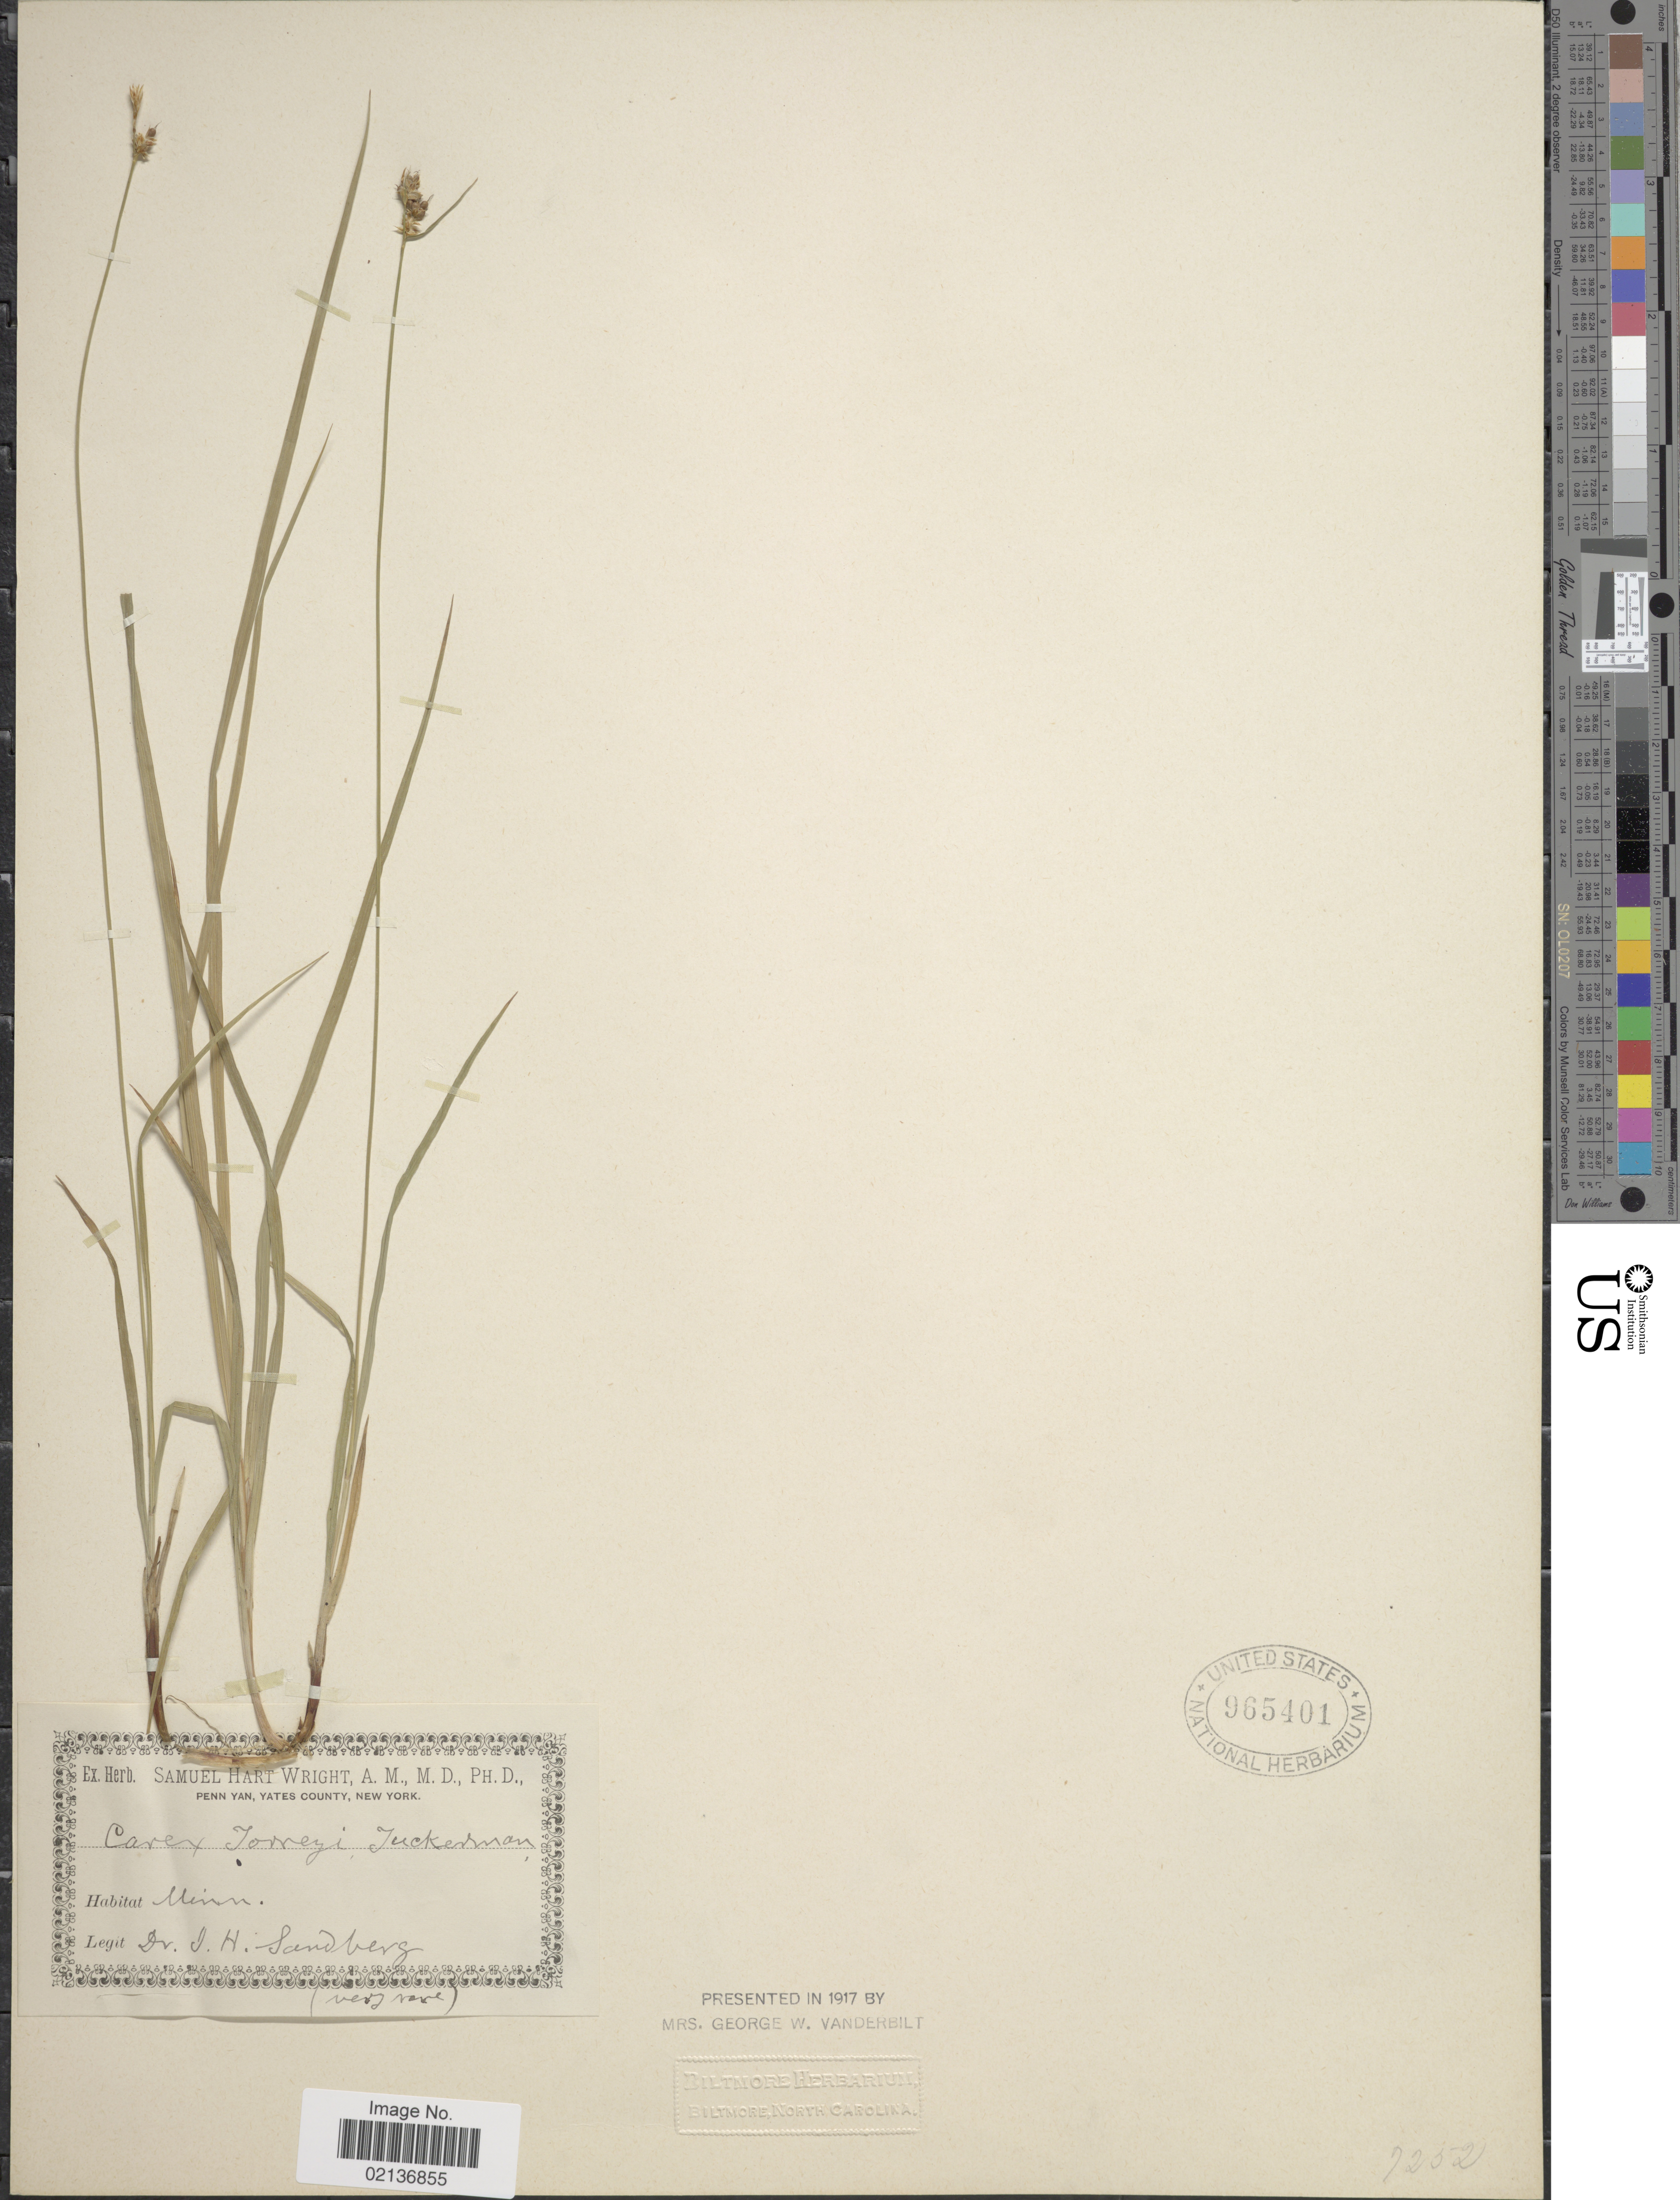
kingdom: Plantae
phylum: Tracheophyta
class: Liliopsida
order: Poales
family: Cyperaceae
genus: Carex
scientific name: Carex torreyi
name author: Tuck.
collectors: J. H. Sandberg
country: United States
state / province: Minnesota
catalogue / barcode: US 965401